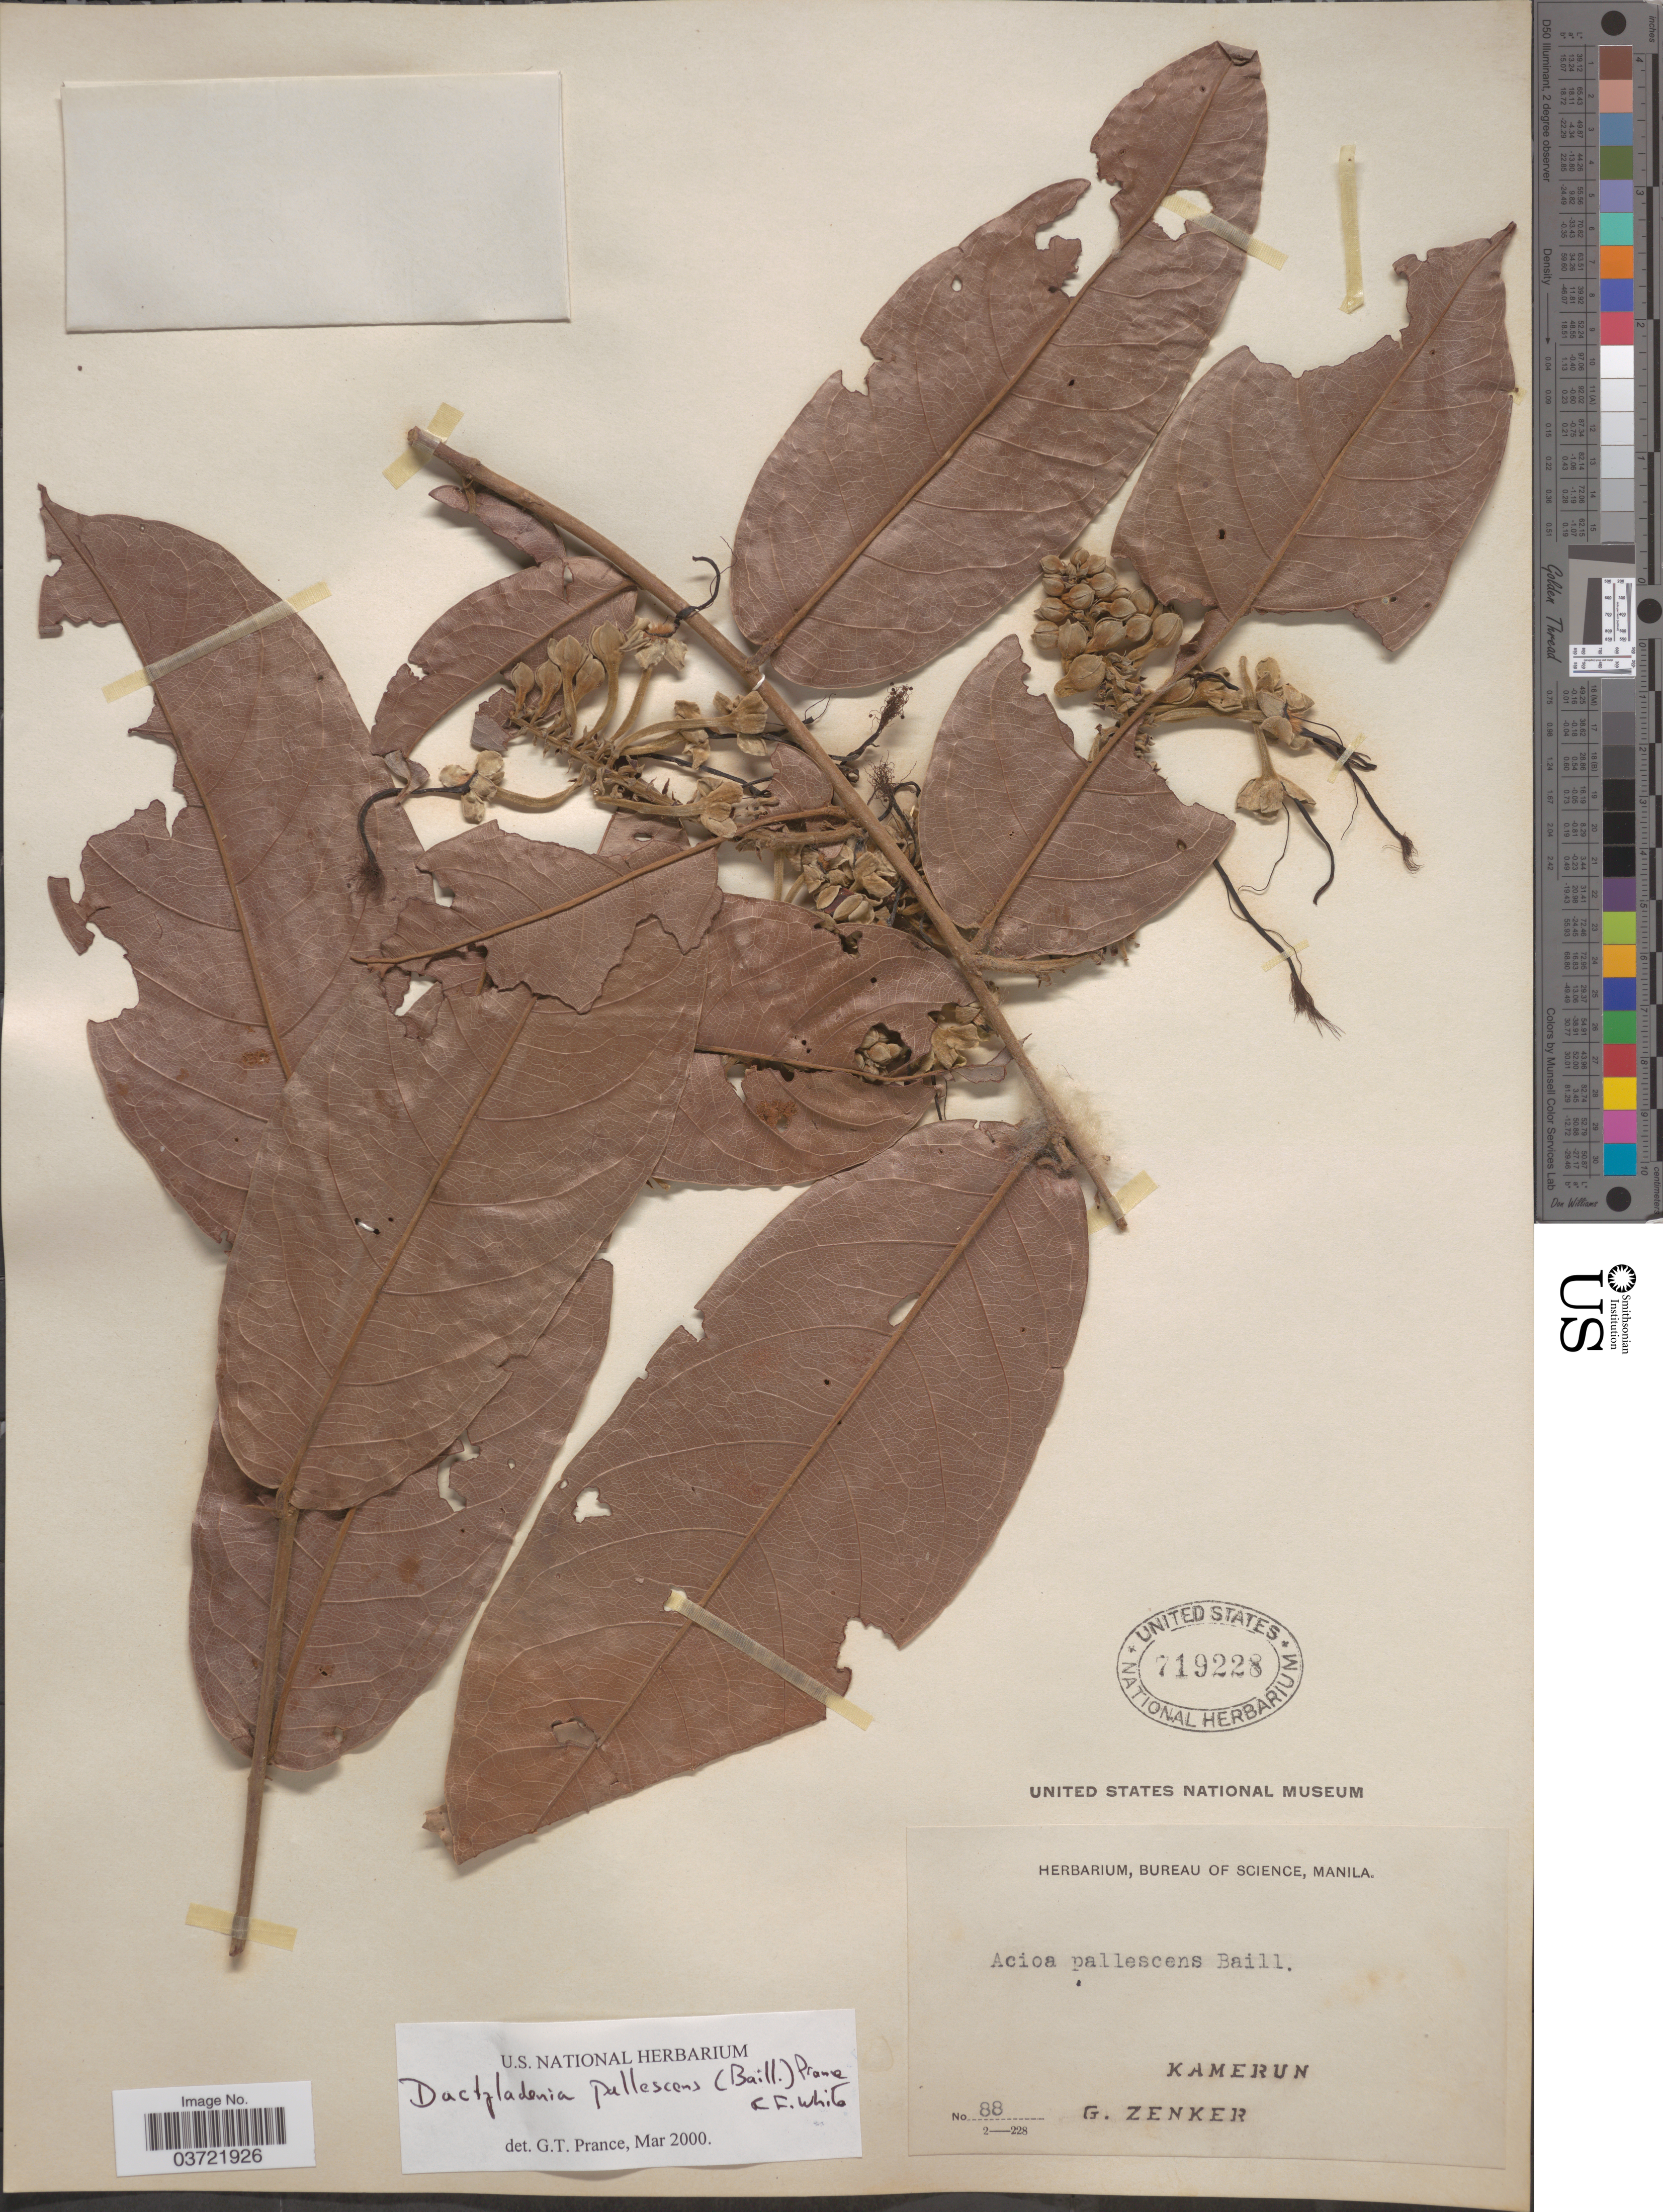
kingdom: Plantae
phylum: Tracheophyta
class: Magnoliopsida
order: Malpighiales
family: Chrysobalanaceae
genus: Dactyladenia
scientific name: Dactyladenia pallescens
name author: (Baill.) Prance & F. White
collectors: G. A. Zenker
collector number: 88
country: Cameroon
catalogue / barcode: US 719228